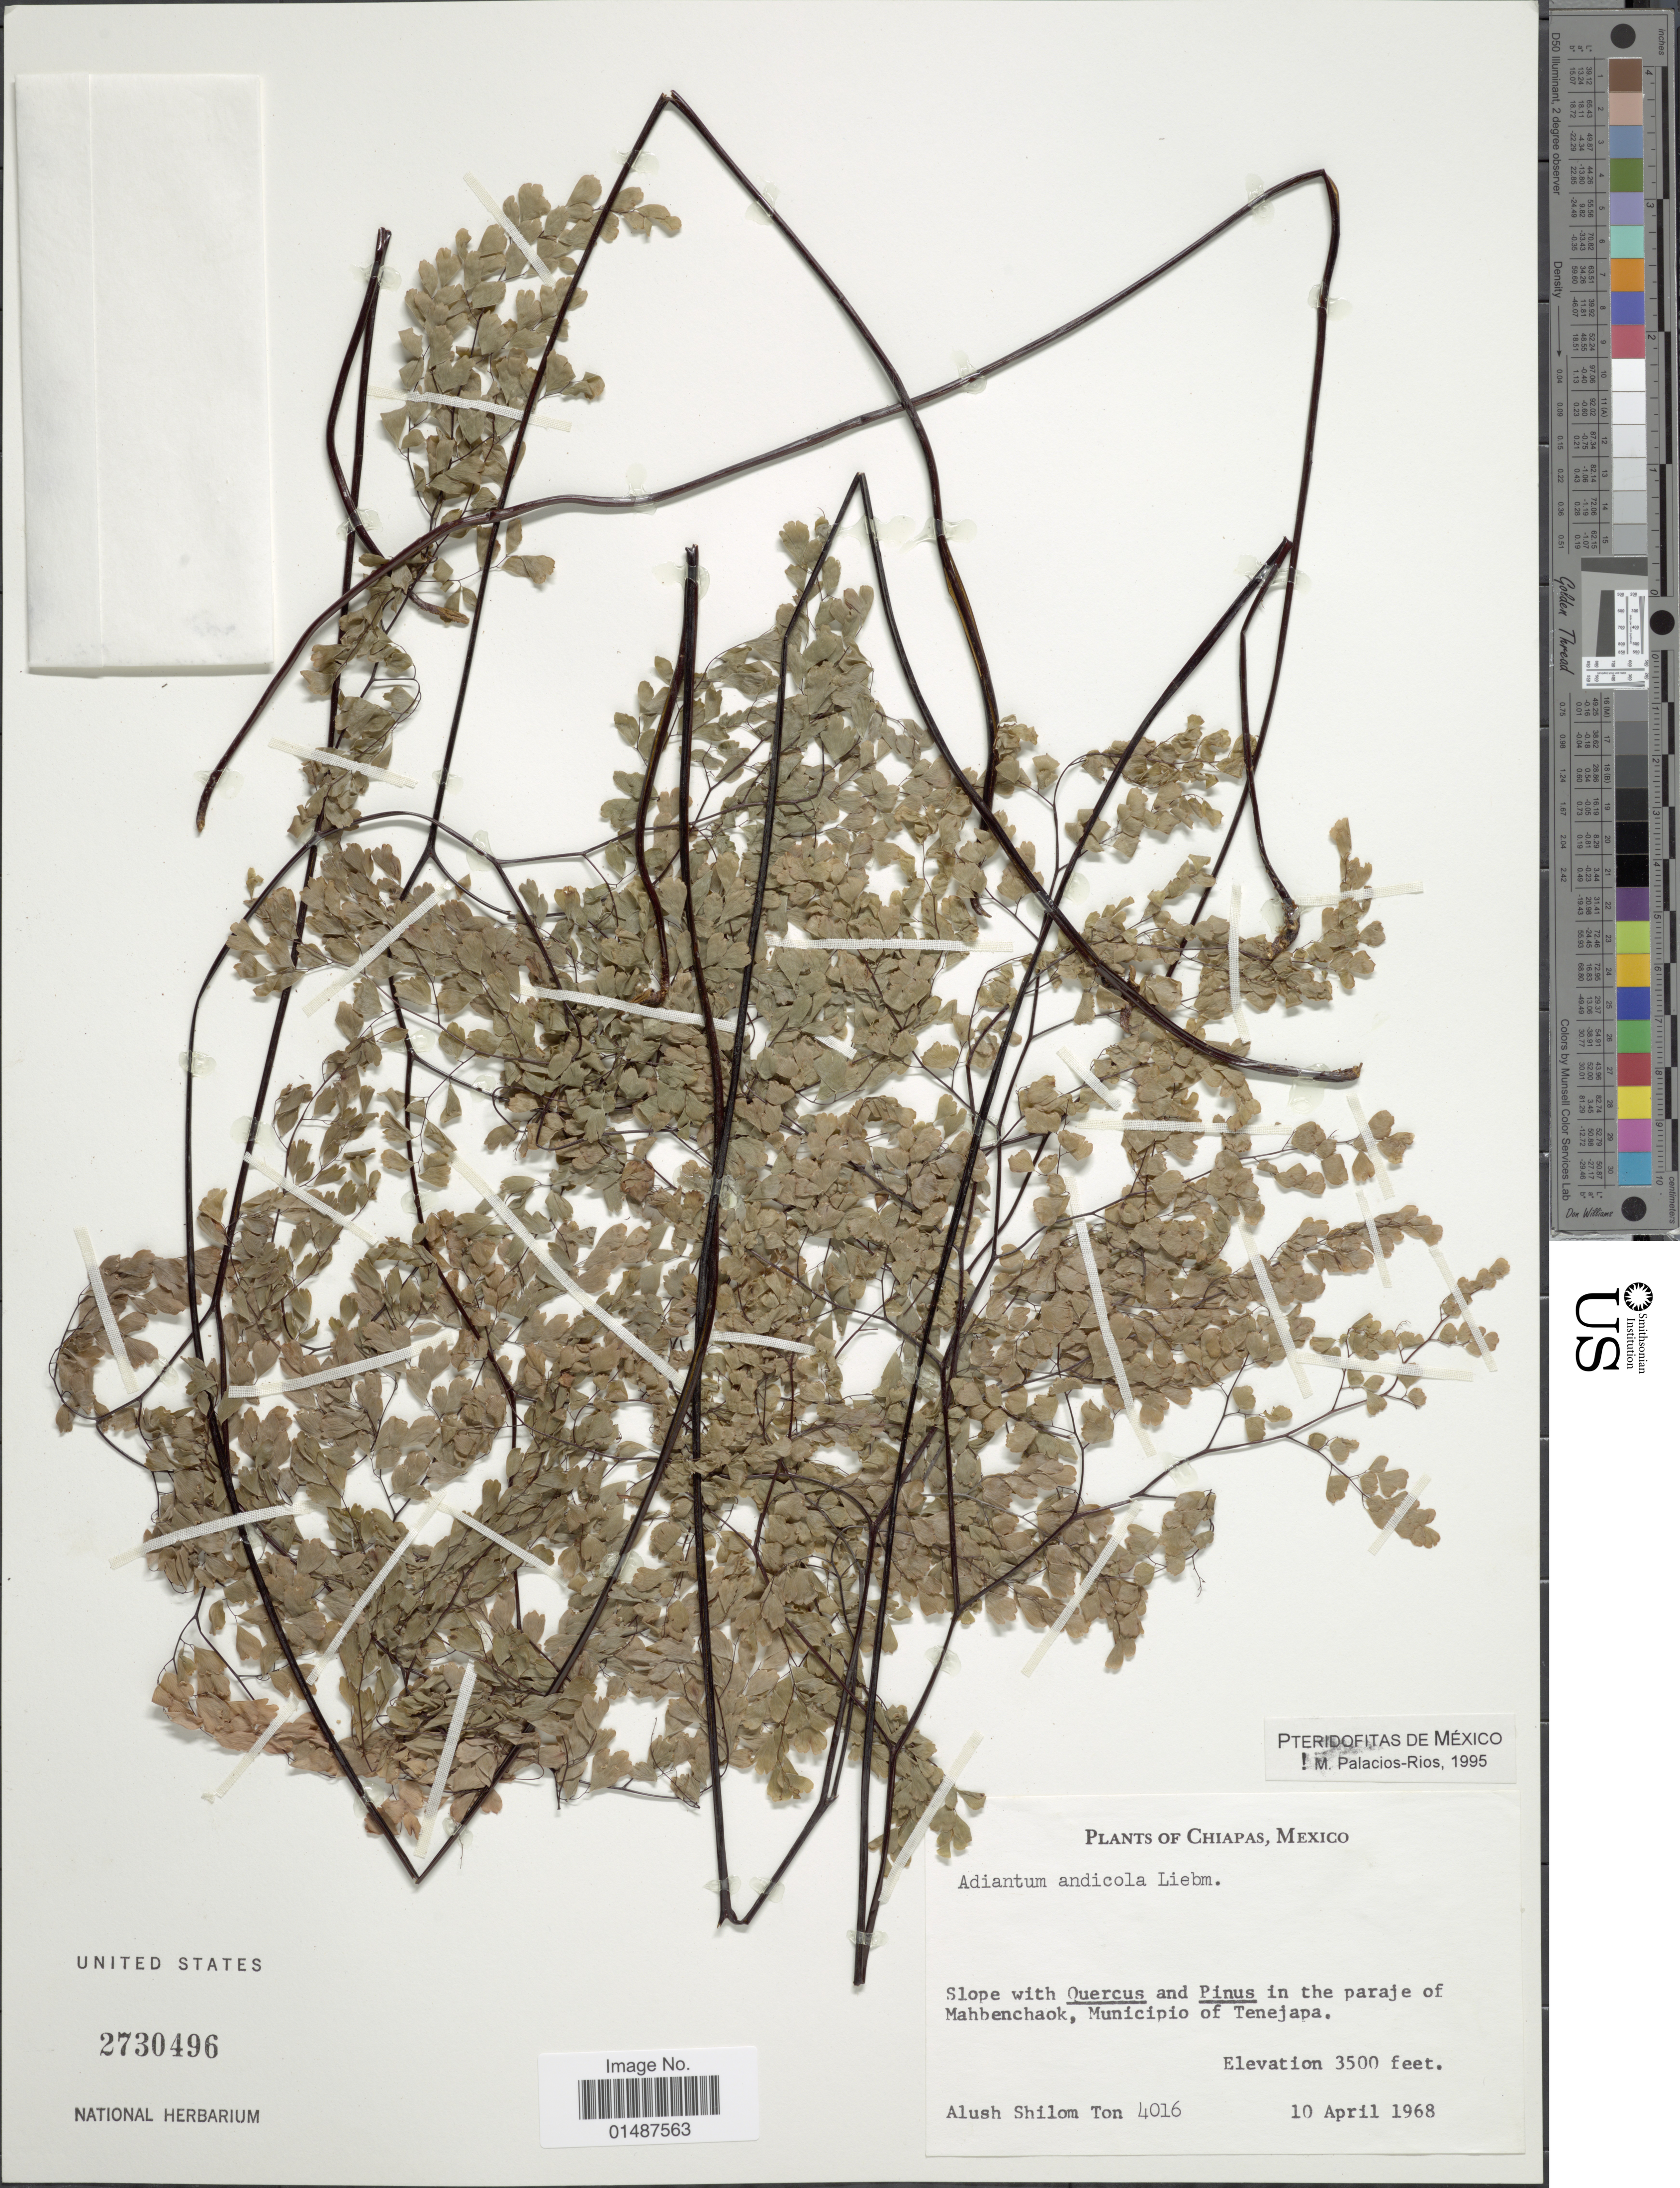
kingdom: Plantae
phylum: Tracheophyta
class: Polypodiopsida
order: Polypodiales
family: Pteridaceae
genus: Adiantum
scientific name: Adiantum andicola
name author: Liebm.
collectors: A. Shilom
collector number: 4016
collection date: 1968-04-10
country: Mexico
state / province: Chiapas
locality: In the paraje of Mahbenchaok, Municipio of Tenajapa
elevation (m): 1067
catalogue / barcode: US 2730496